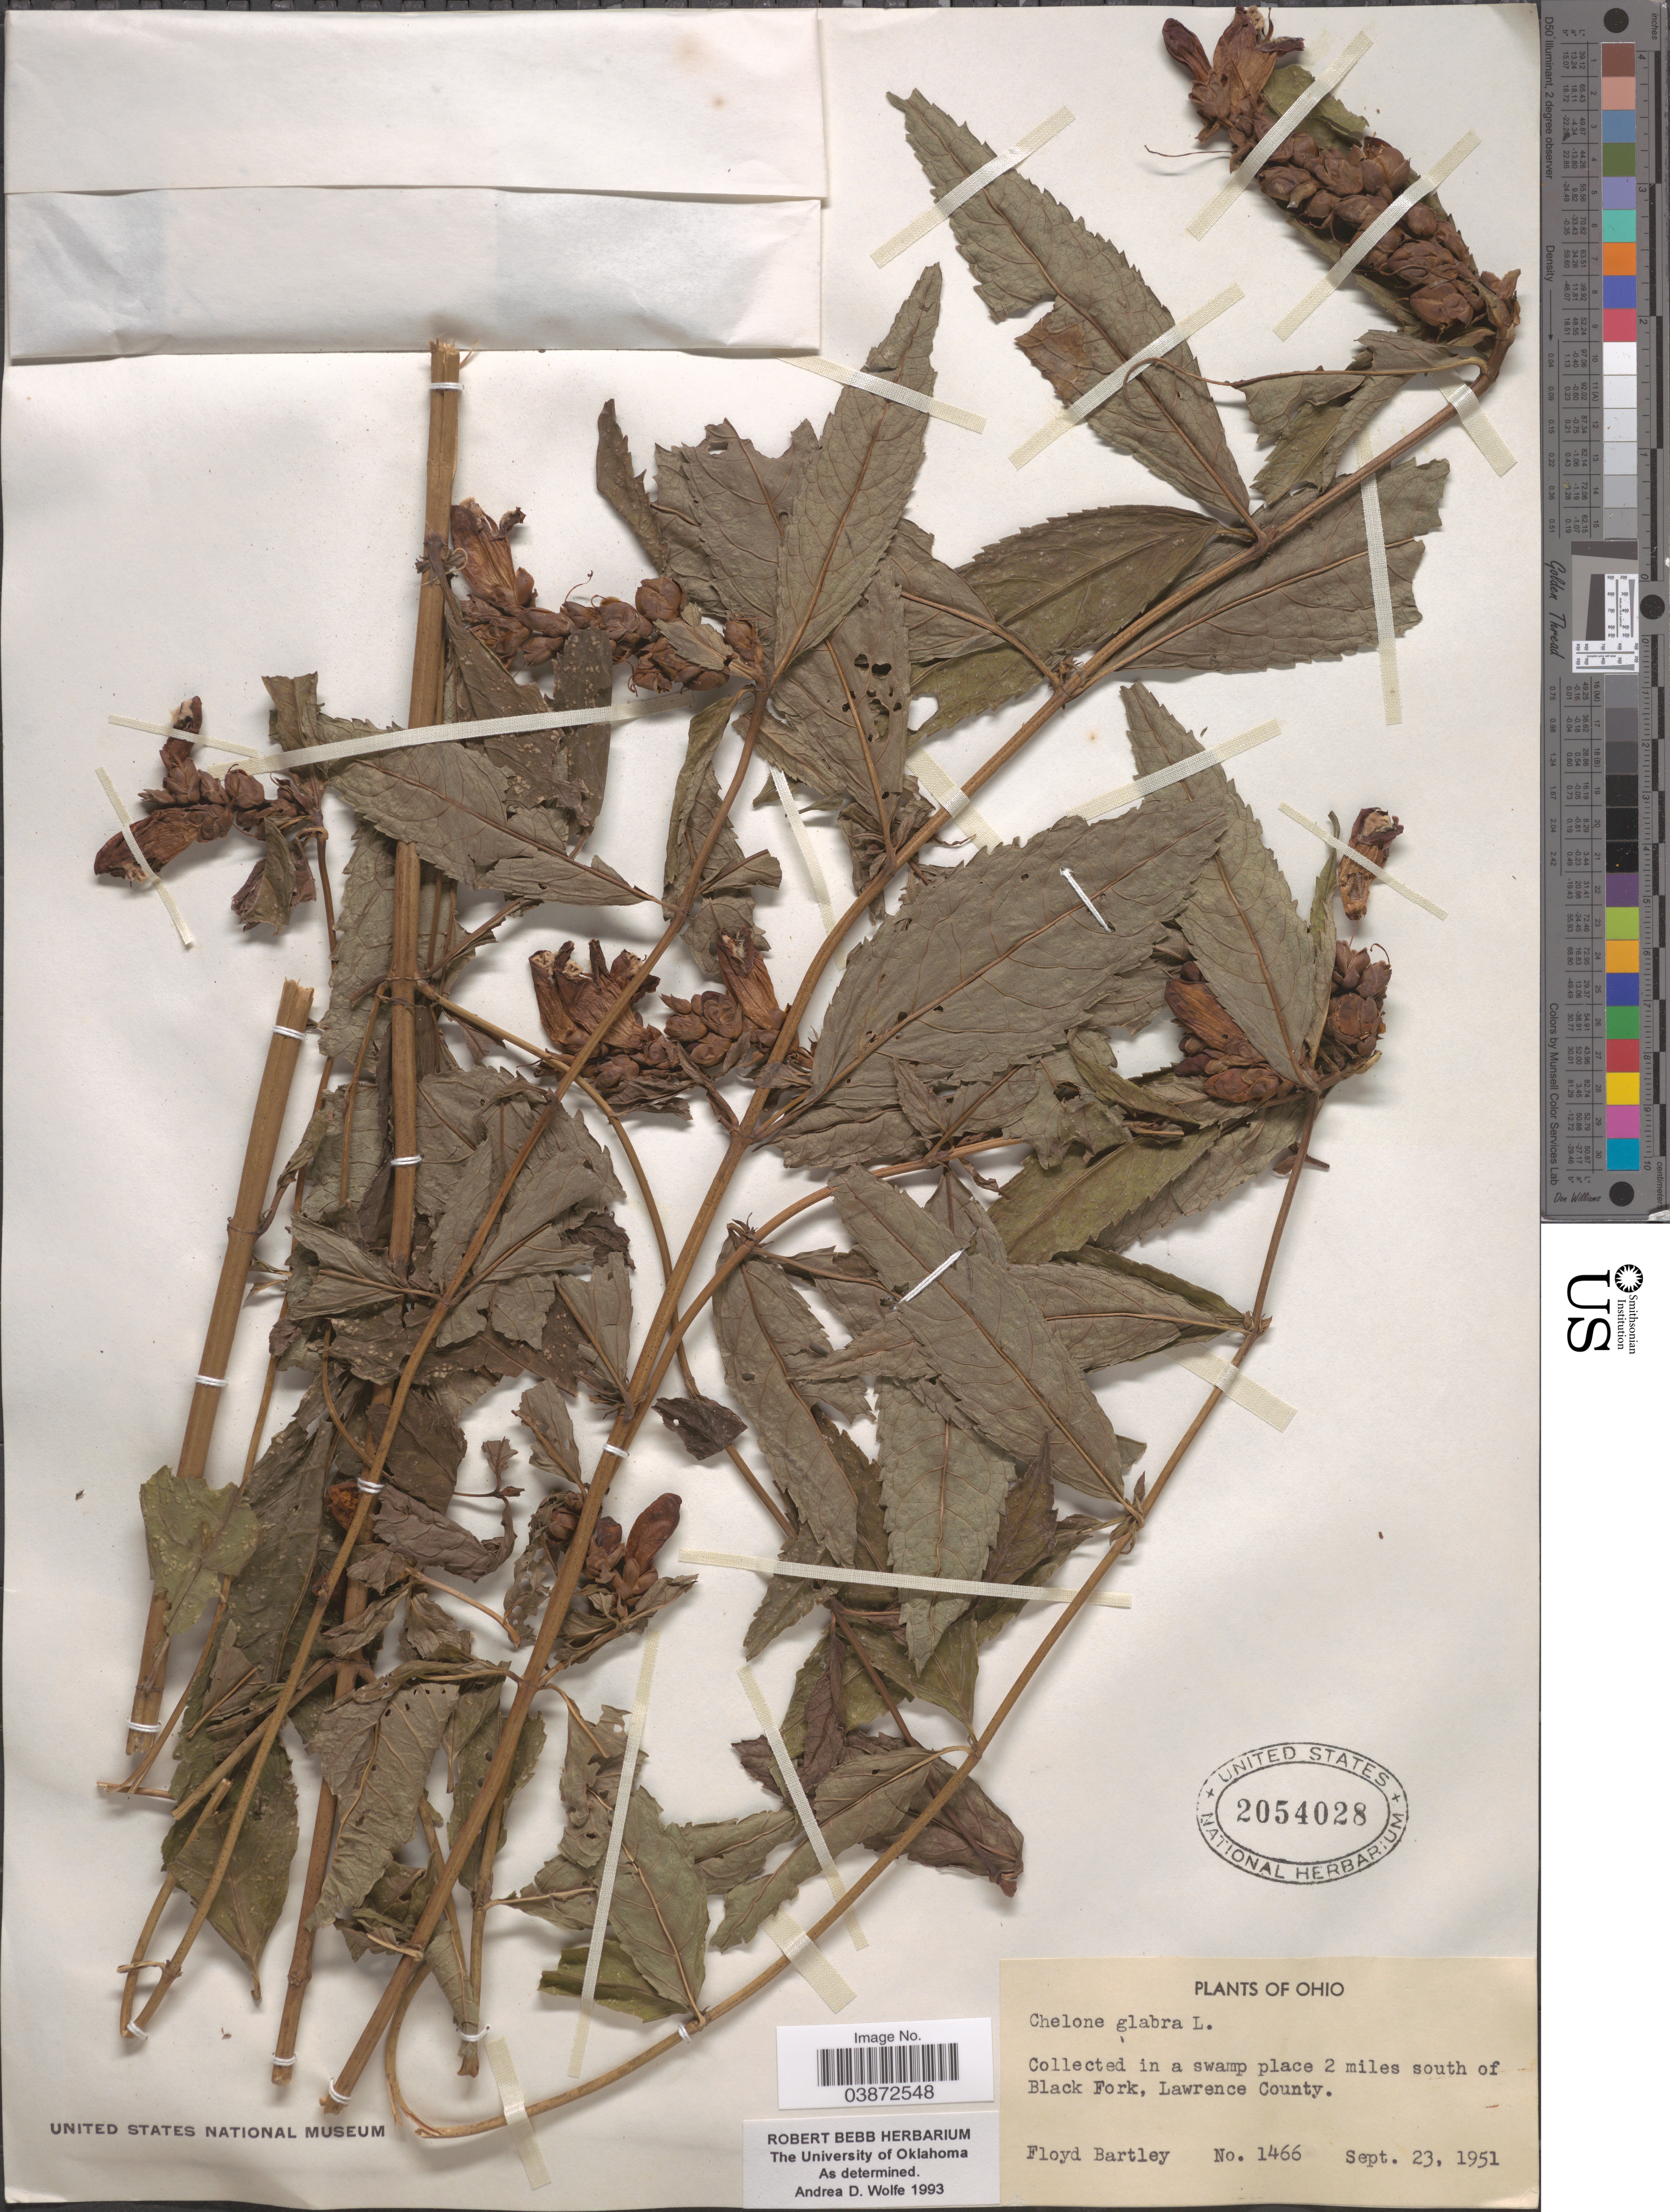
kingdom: Plantae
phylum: Tracheophyta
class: Magnoliopsida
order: Lamiales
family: Plantaginaceae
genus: Chelone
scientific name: Chelone glabra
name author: L.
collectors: F. Bartley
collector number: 1466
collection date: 1951-09-23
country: United States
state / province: Ohio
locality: In a swamp place 2 miles south of Black Fork, Lawrence County.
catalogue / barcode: US 2054028